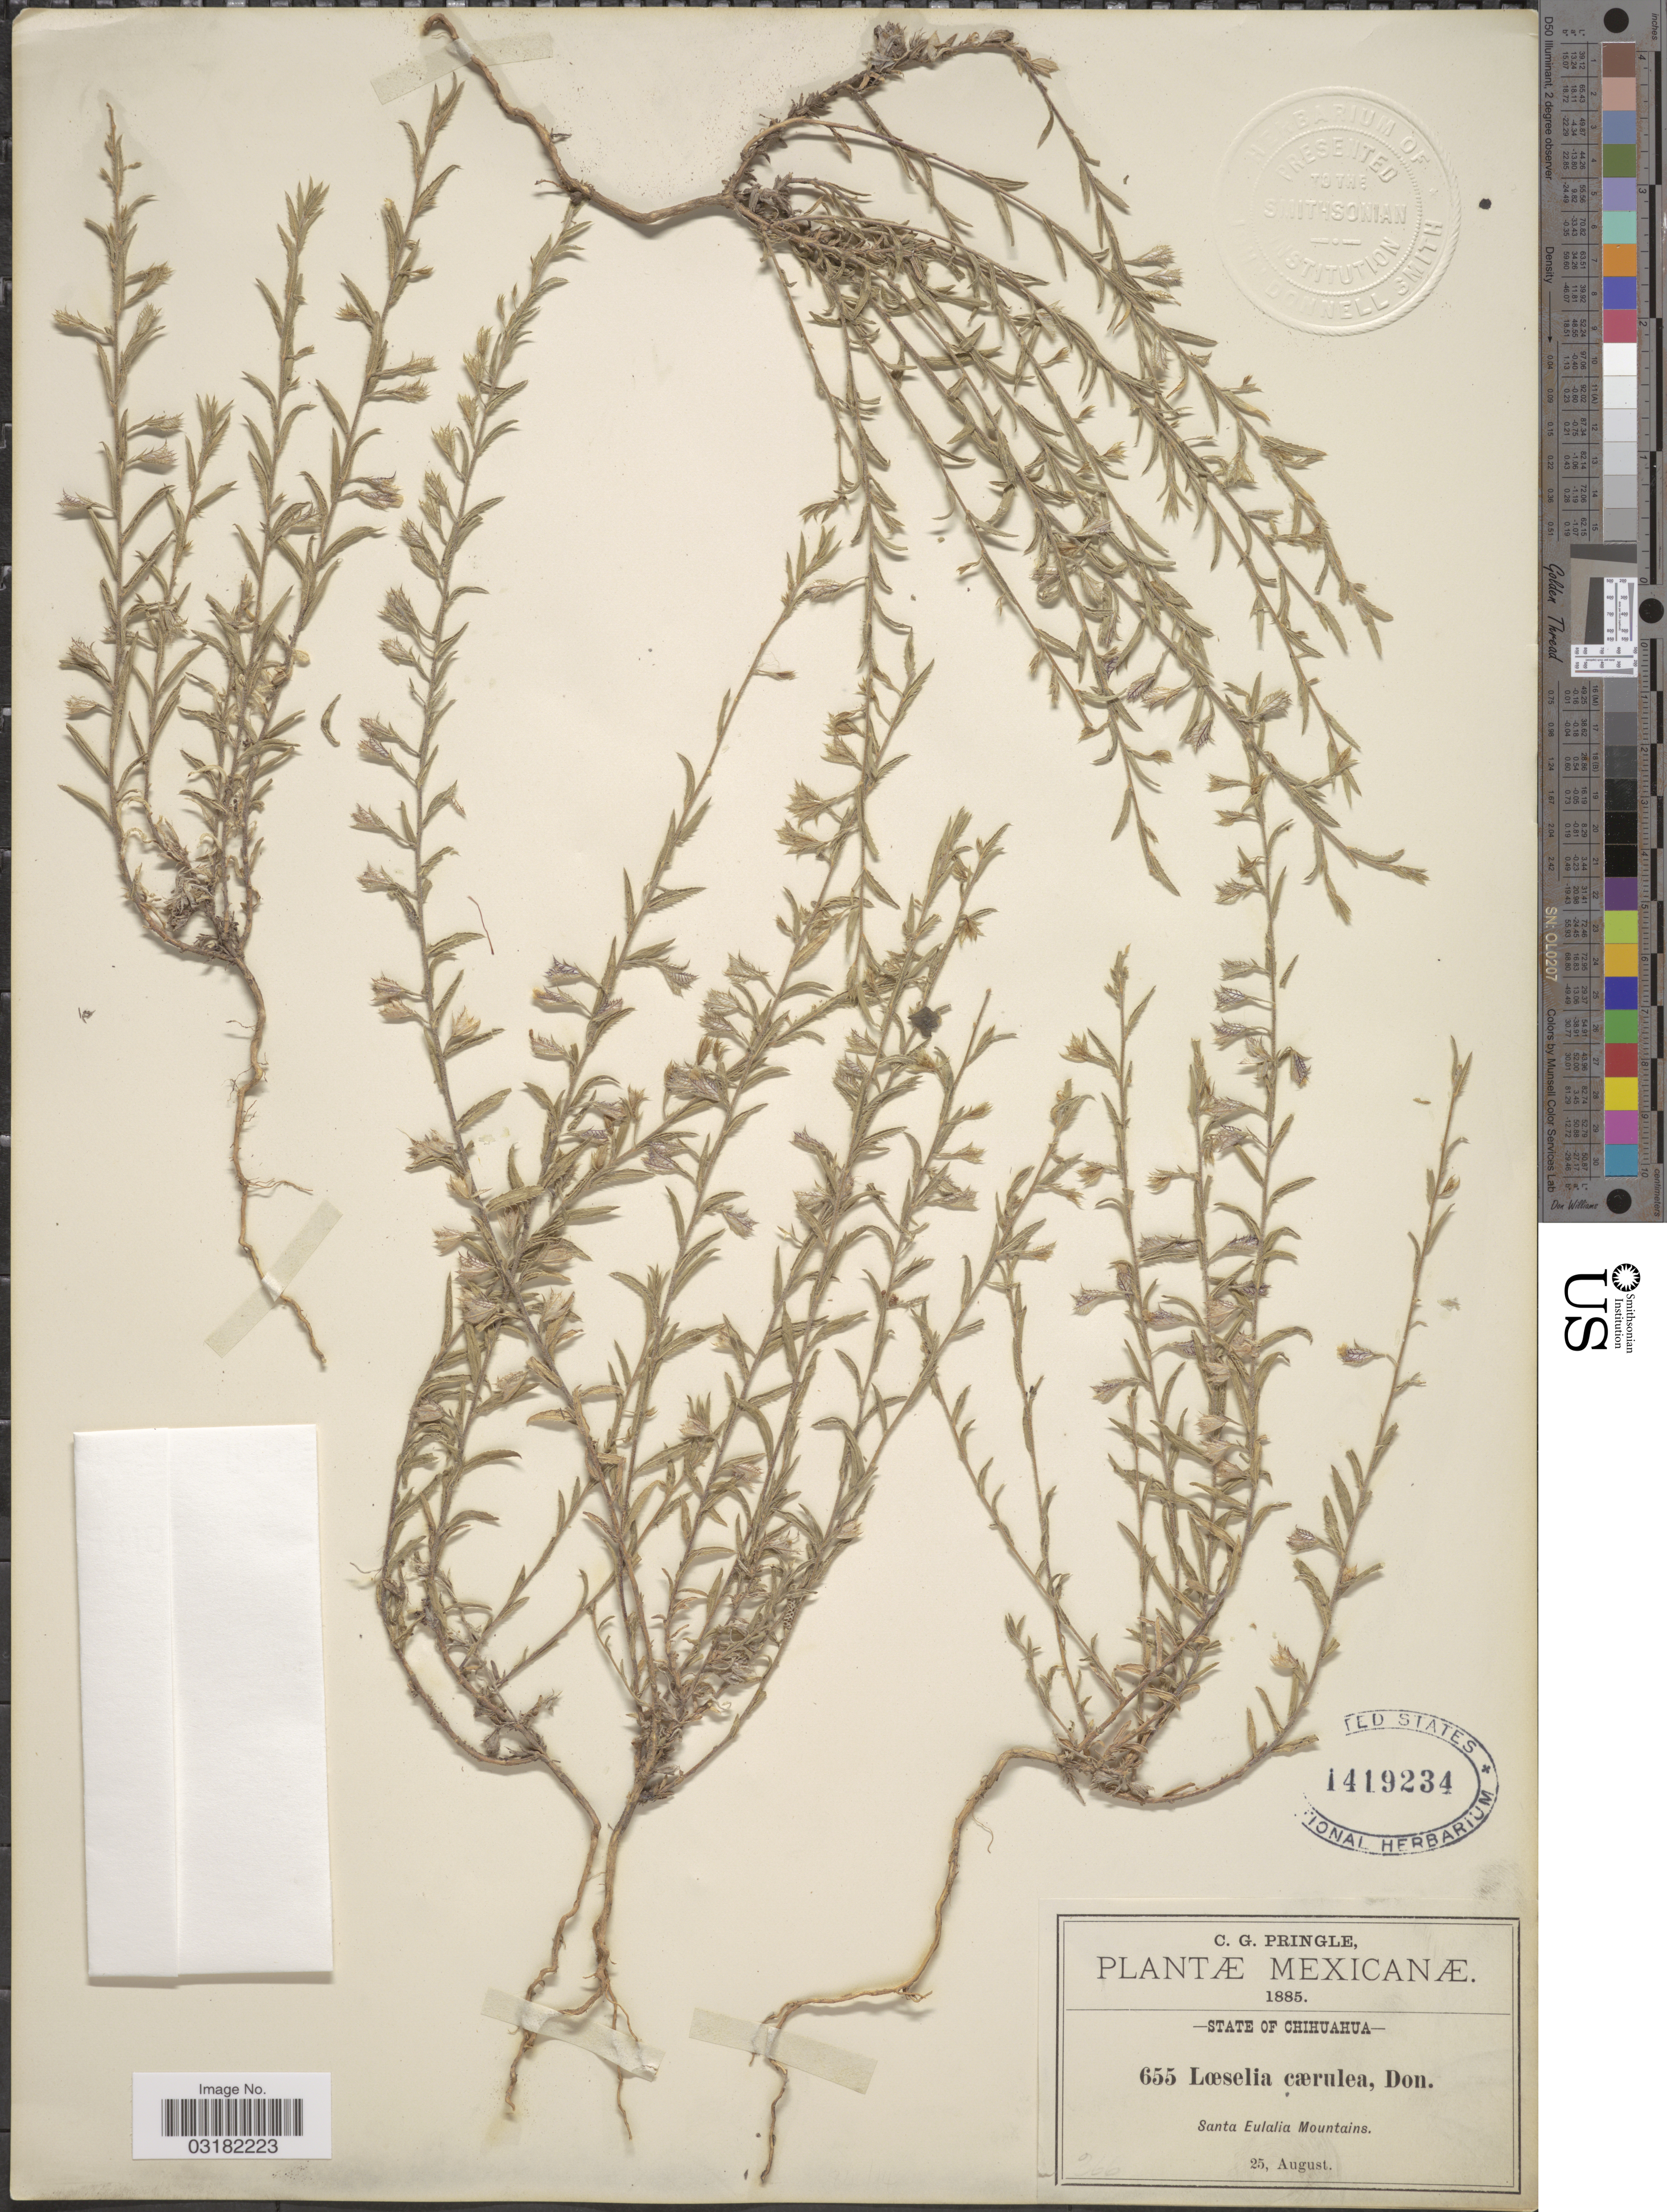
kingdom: Plantae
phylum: Tracheophyta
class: Magnoliopsida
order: Ericales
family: Polemoniaceae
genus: Loeselia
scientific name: Loeselia caerulea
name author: (Cav.) G. Don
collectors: C. G. Pringle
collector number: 655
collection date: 1885-08-25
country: Mexico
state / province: Chihuahua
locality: Santa Eulalia Mountains.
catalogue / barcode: US 1419234